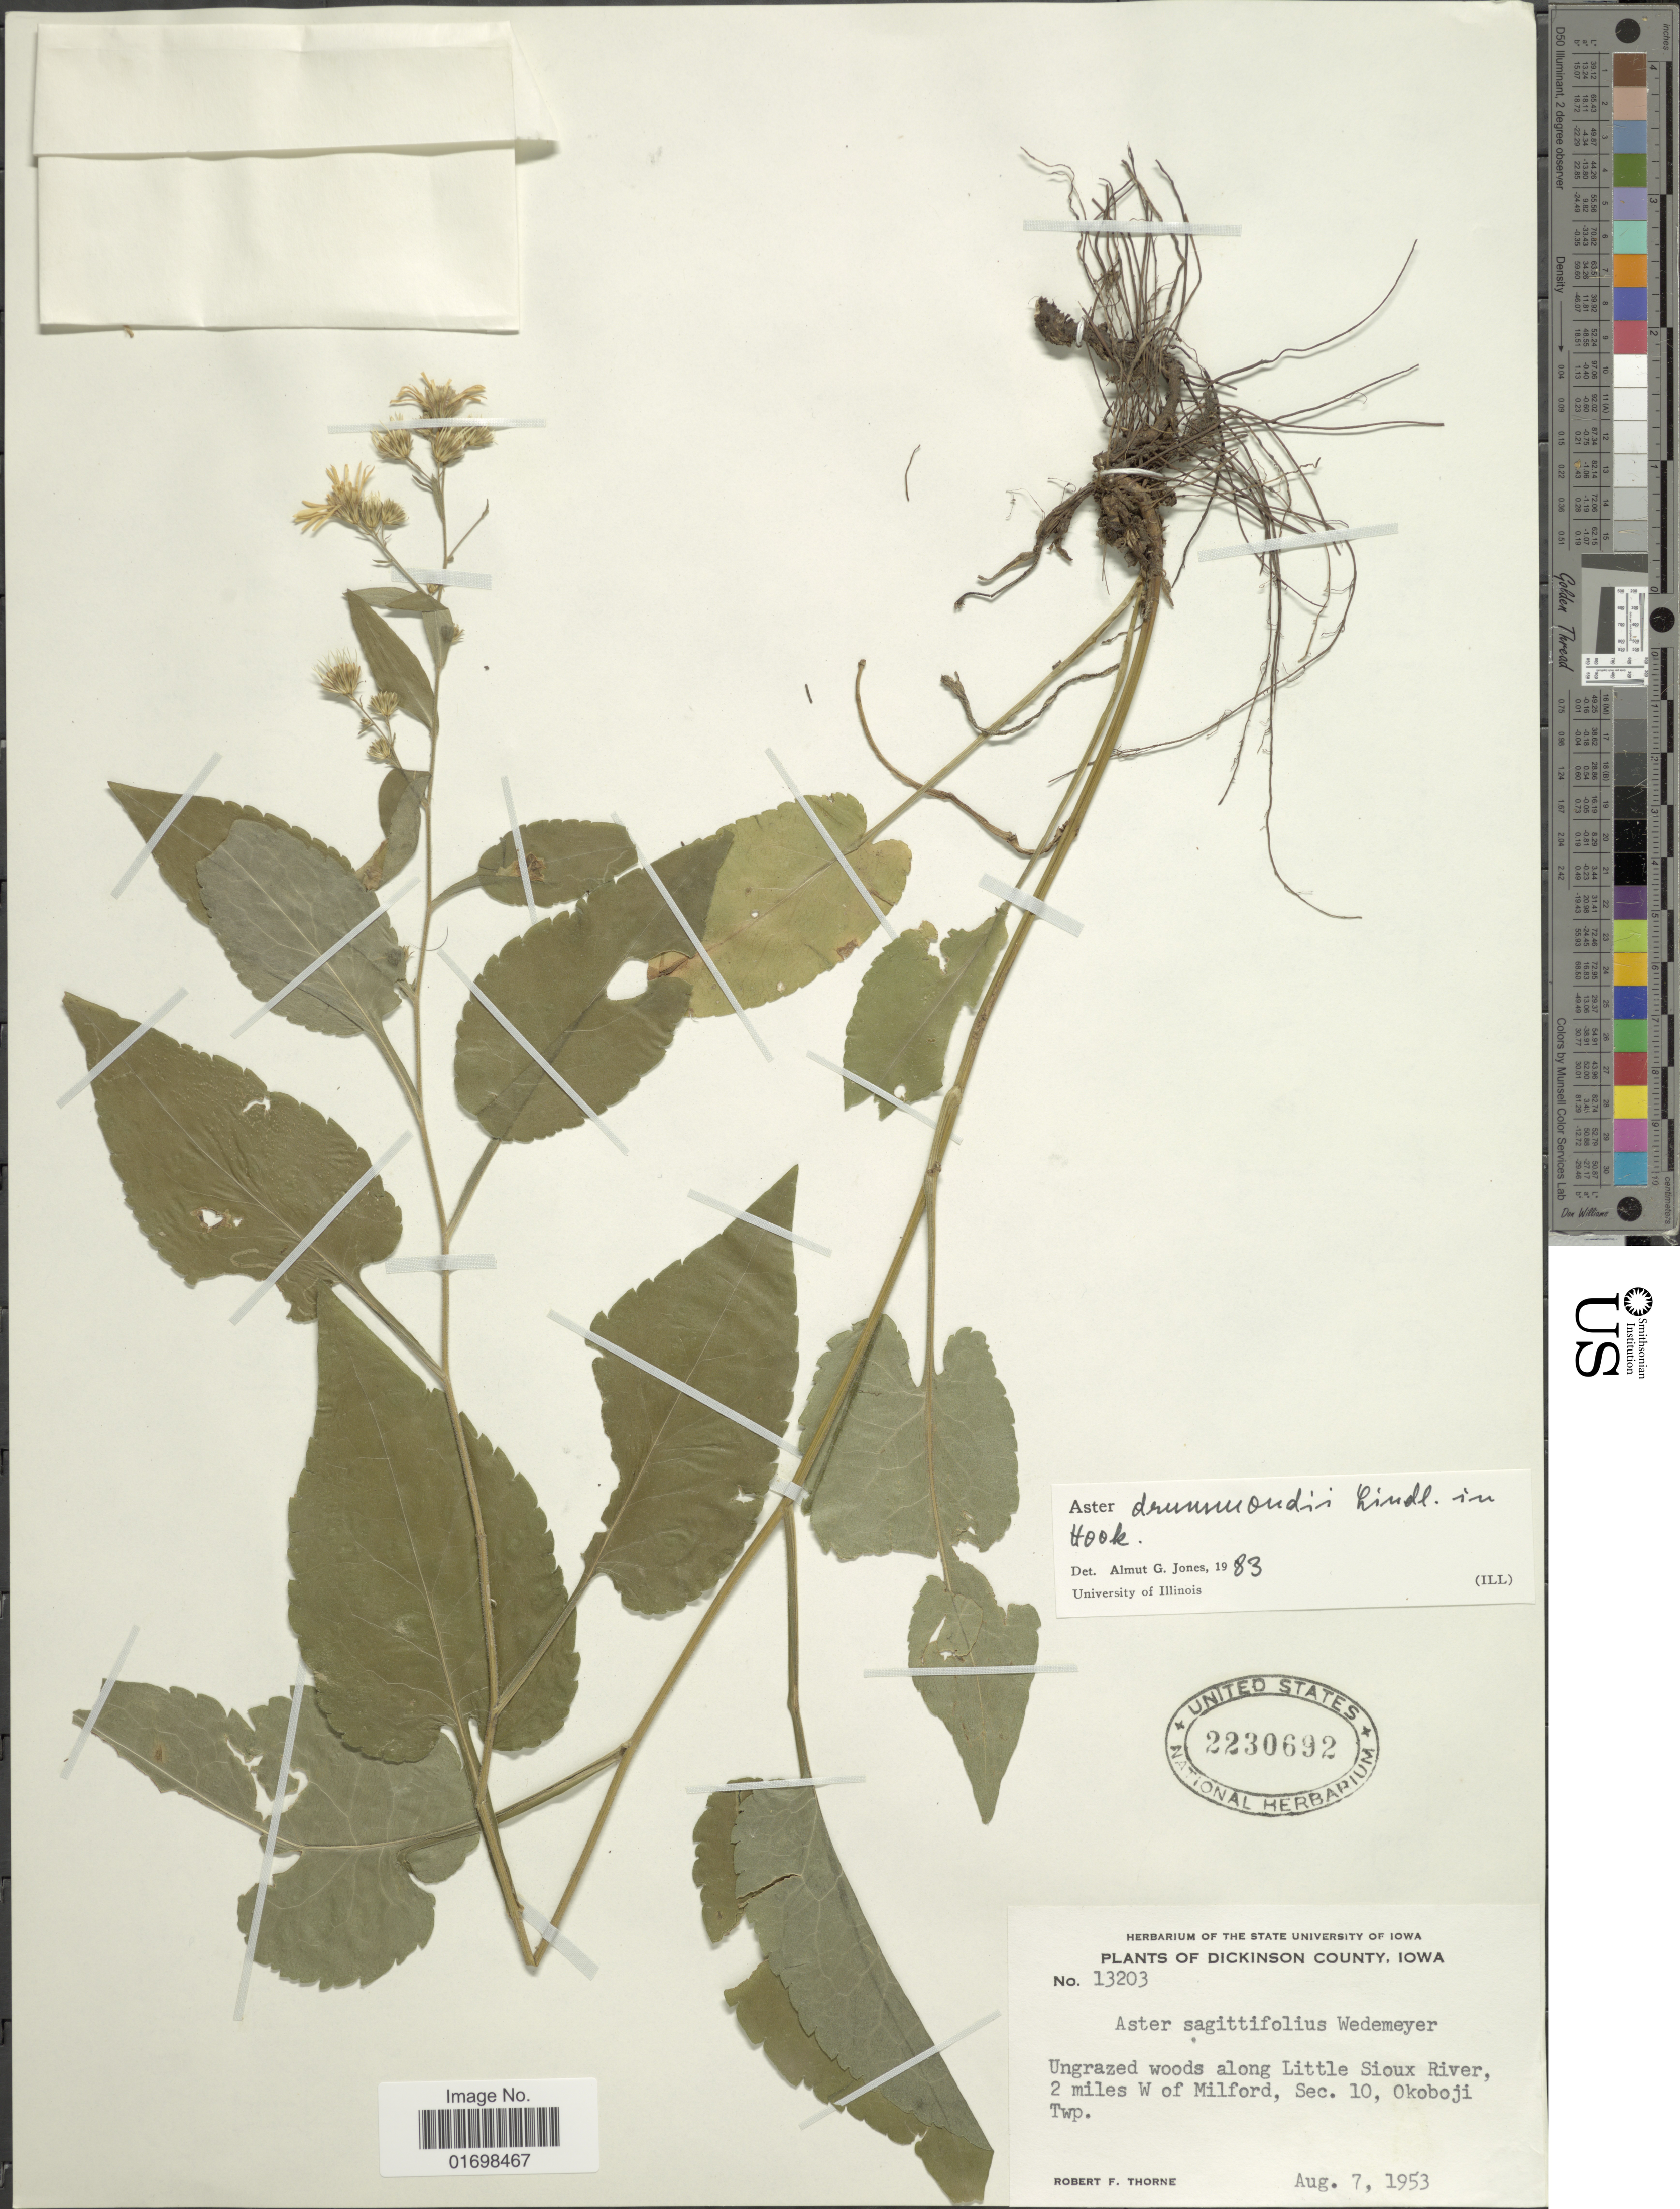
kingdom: Plantae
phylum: Tracheophyta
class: Magnoliopsida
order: Asterales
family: Asteraceae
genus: Symphyotrichum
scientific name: Symphyotrichum drummondii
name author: (Lindl.) G.L. Nesom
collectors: R. F. Thorne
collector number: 13203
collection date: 1953-08-07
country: United States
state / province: Iowa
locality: Dickinson County, Iowa. Along Little Sioux River, 2 miles W of Milford, Sec 10, Okoboji Twp.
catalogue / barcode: US 2230692